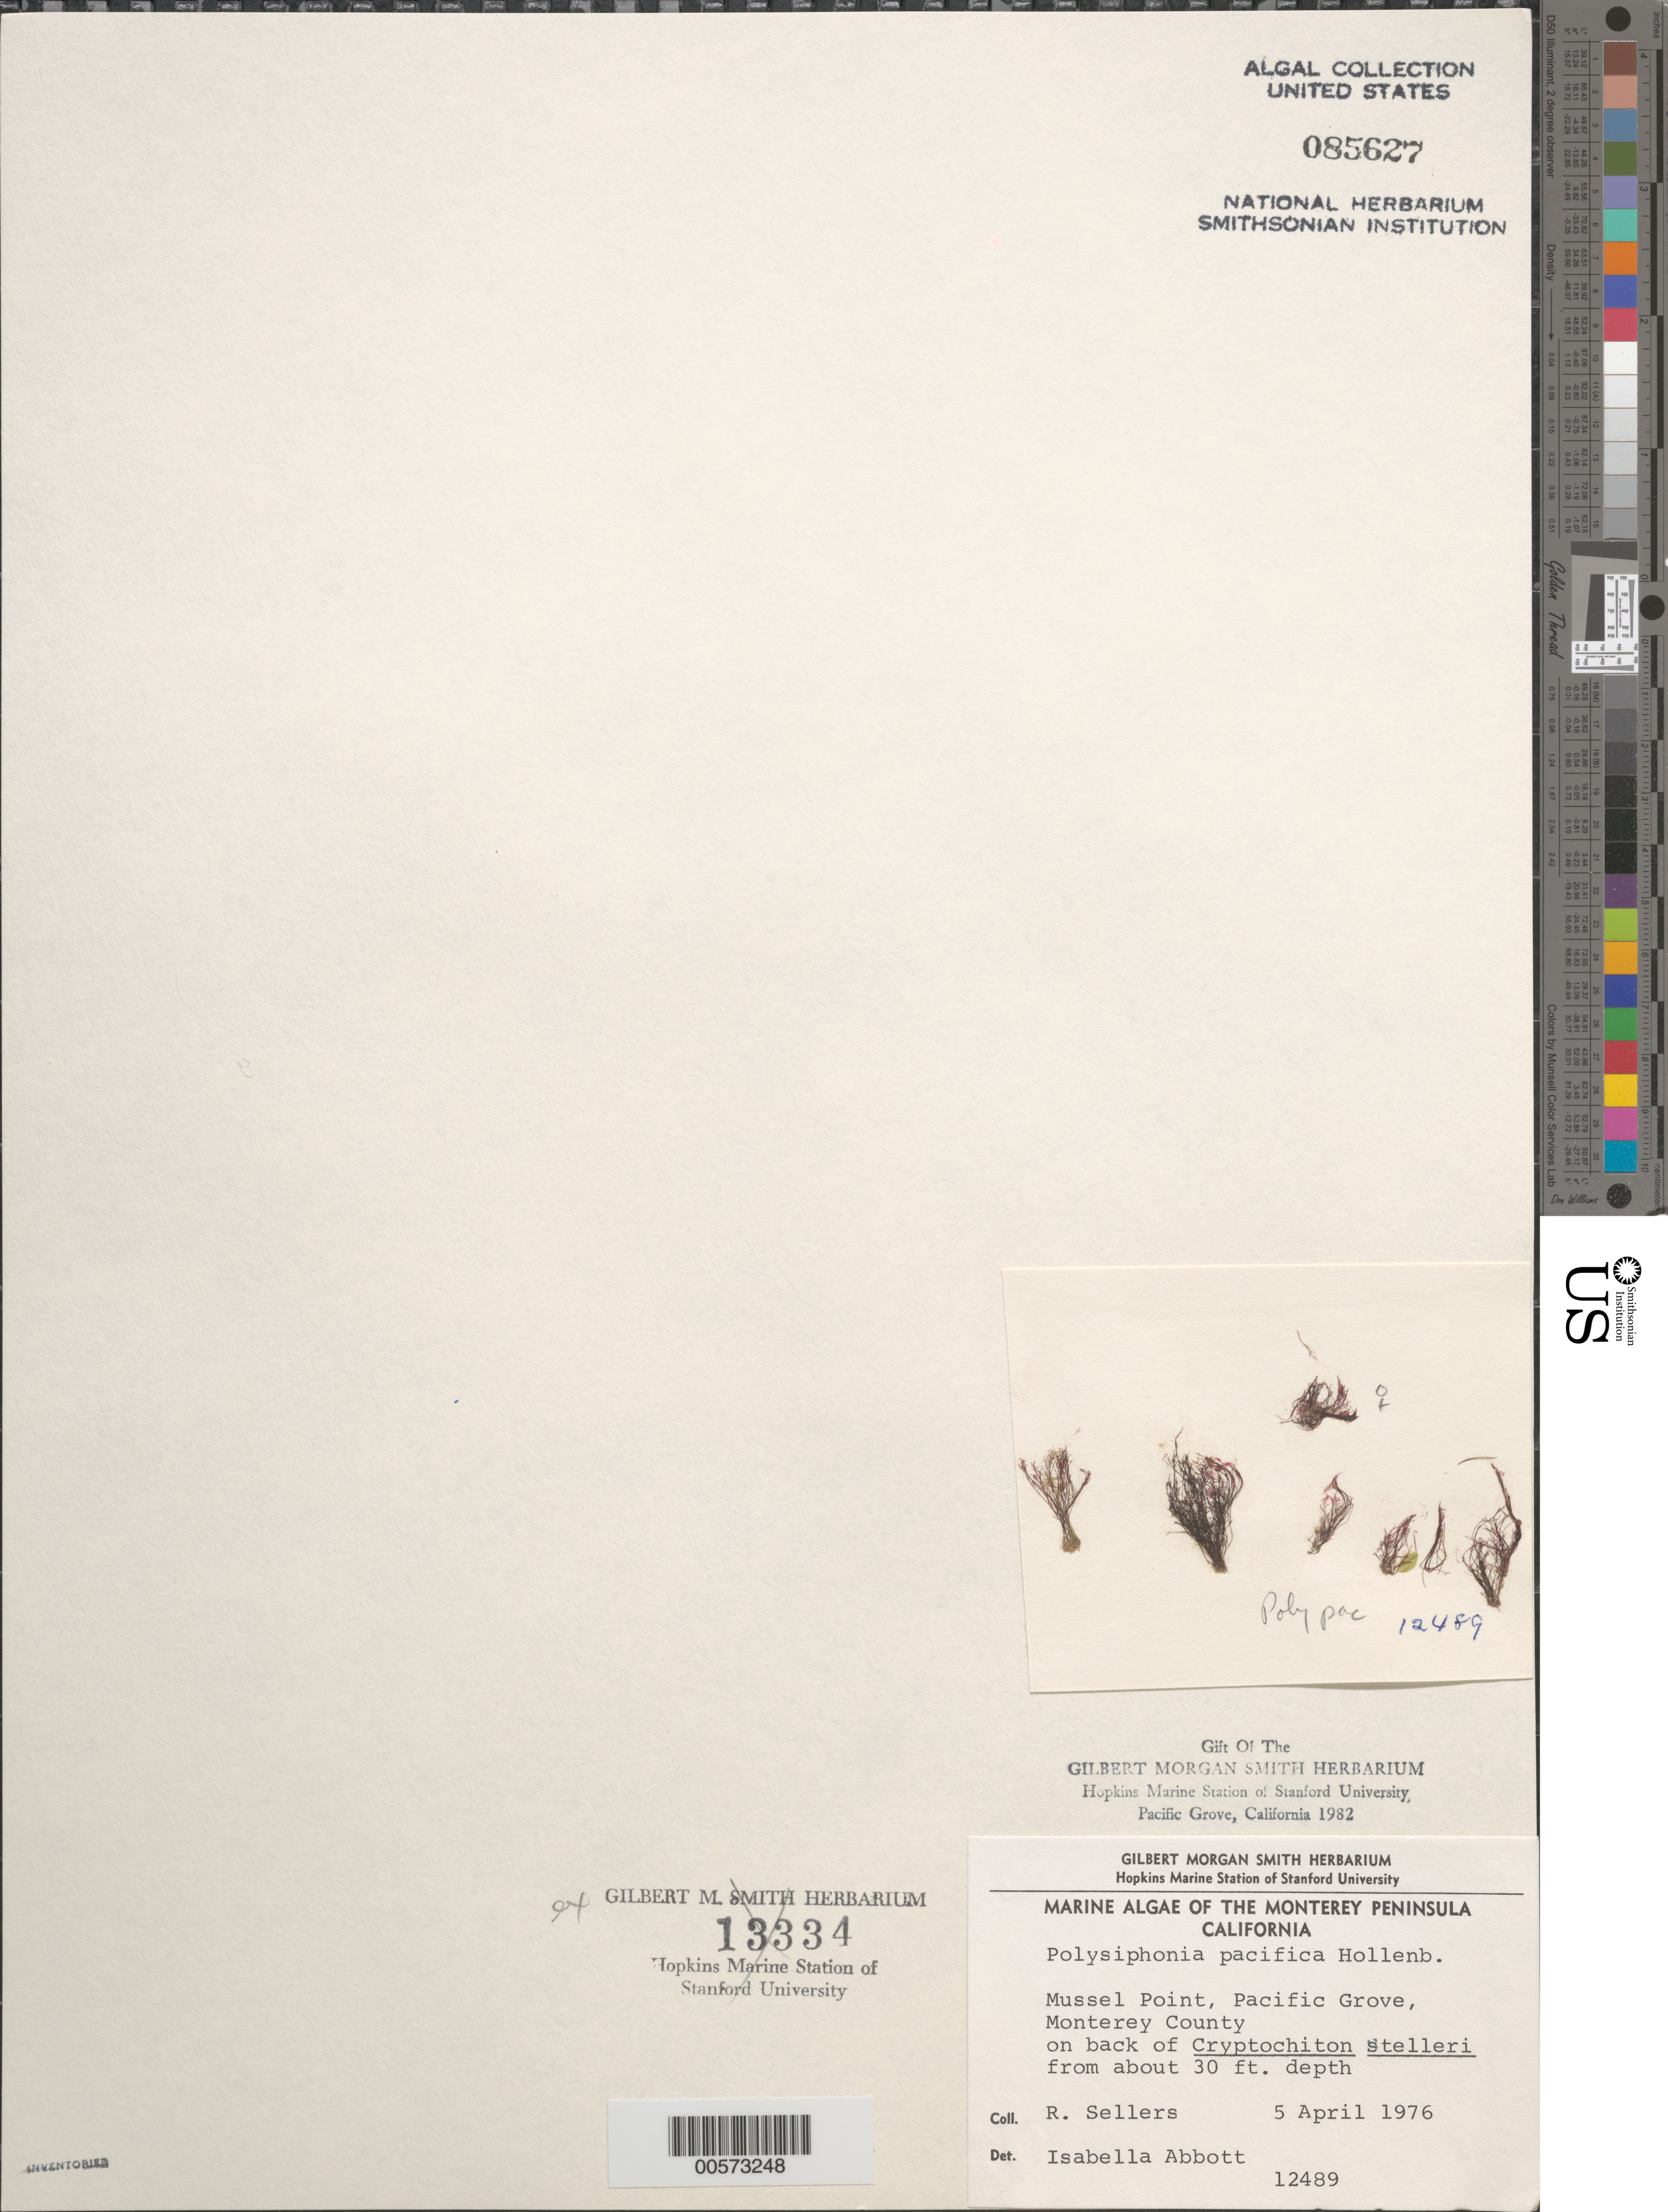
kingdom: Plantae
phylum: Rhodophyta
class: Florideophyceae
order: Ceramiales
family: Rhodomelaceae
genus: Polysiphonia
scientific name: Polysiphonia pacifica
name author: Hollenb.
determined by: Abbott, Isabella A.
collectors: R. F. Sellers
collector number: IAA 12489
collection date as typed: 05 Apr 1976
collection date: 1976-04-05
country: United States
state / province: California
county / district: Monterey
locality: Mussel Point, Pacific Grove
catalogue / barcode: US 85627